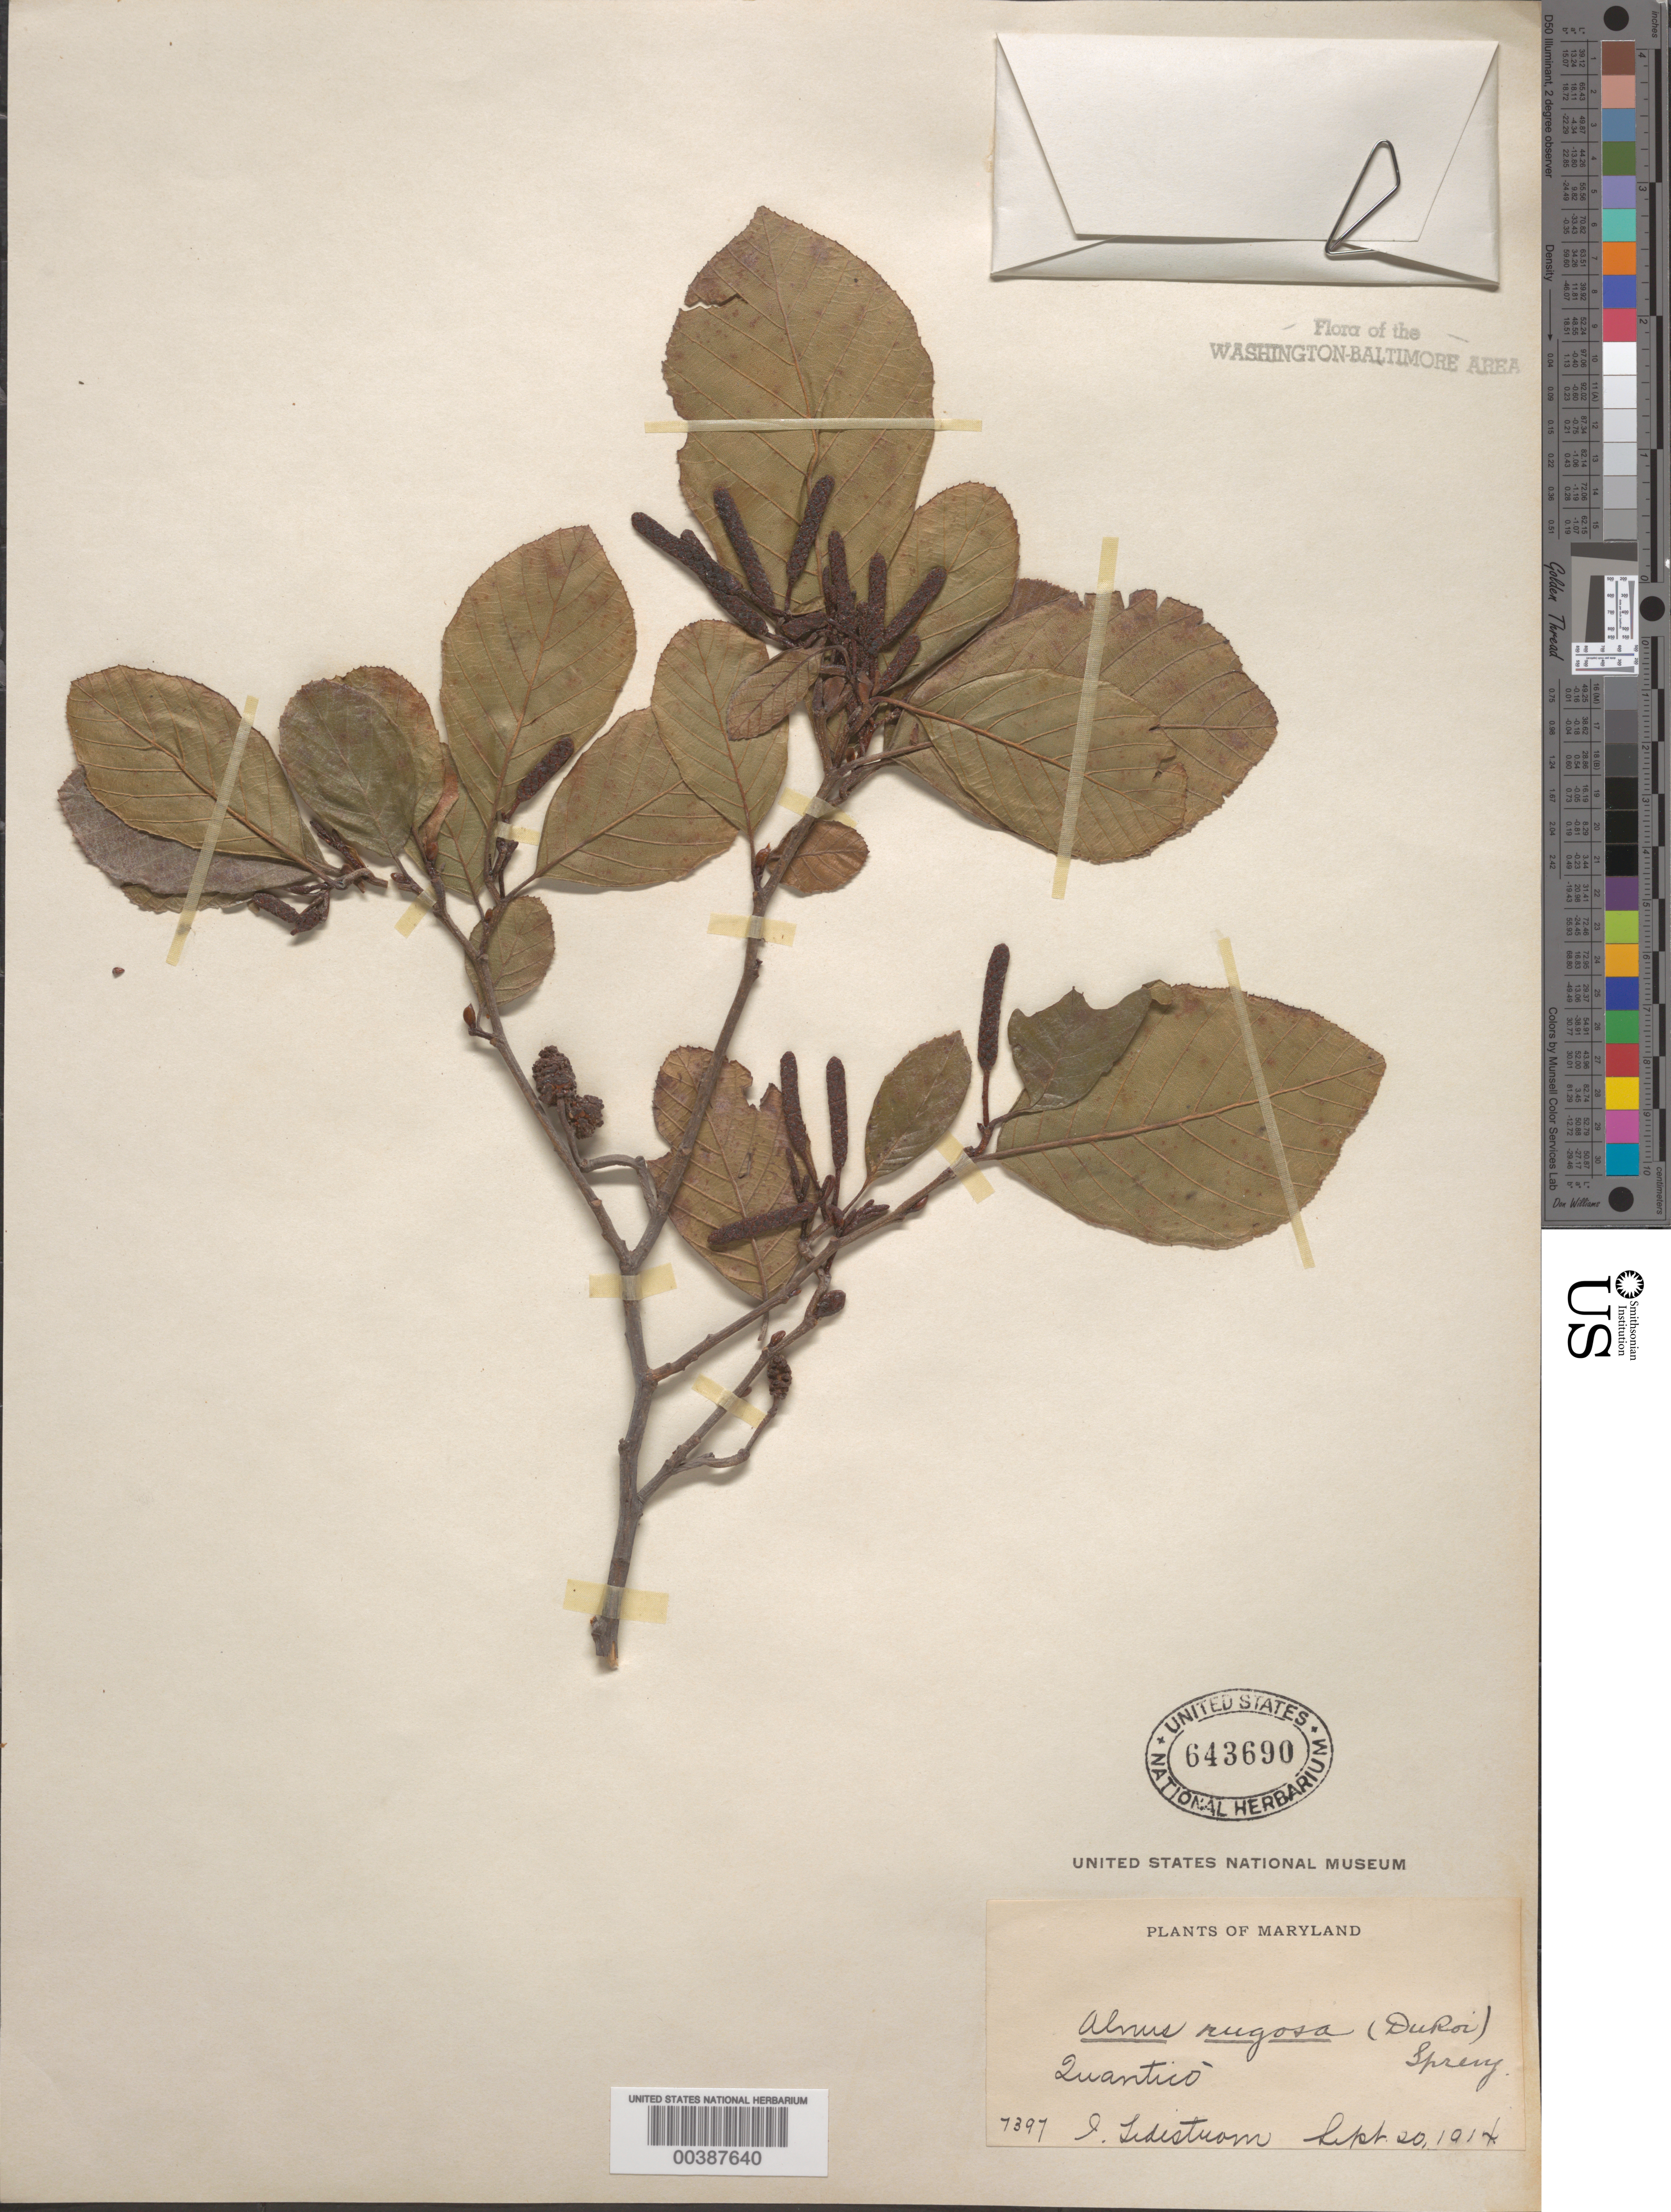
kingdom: Plantae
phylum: Tracheophyta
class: Magnoliopsida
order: Fagales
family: Betulaceae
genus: Alnus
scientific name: Alnus serrulata var. vulgaris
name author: Fernald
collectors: I. F. Tidestrom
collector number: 7397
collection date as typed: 20 Sep 1914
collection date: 1914-09-20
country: United States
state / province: Virginia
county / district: Prince William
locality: Quantico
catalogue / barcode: US 643690